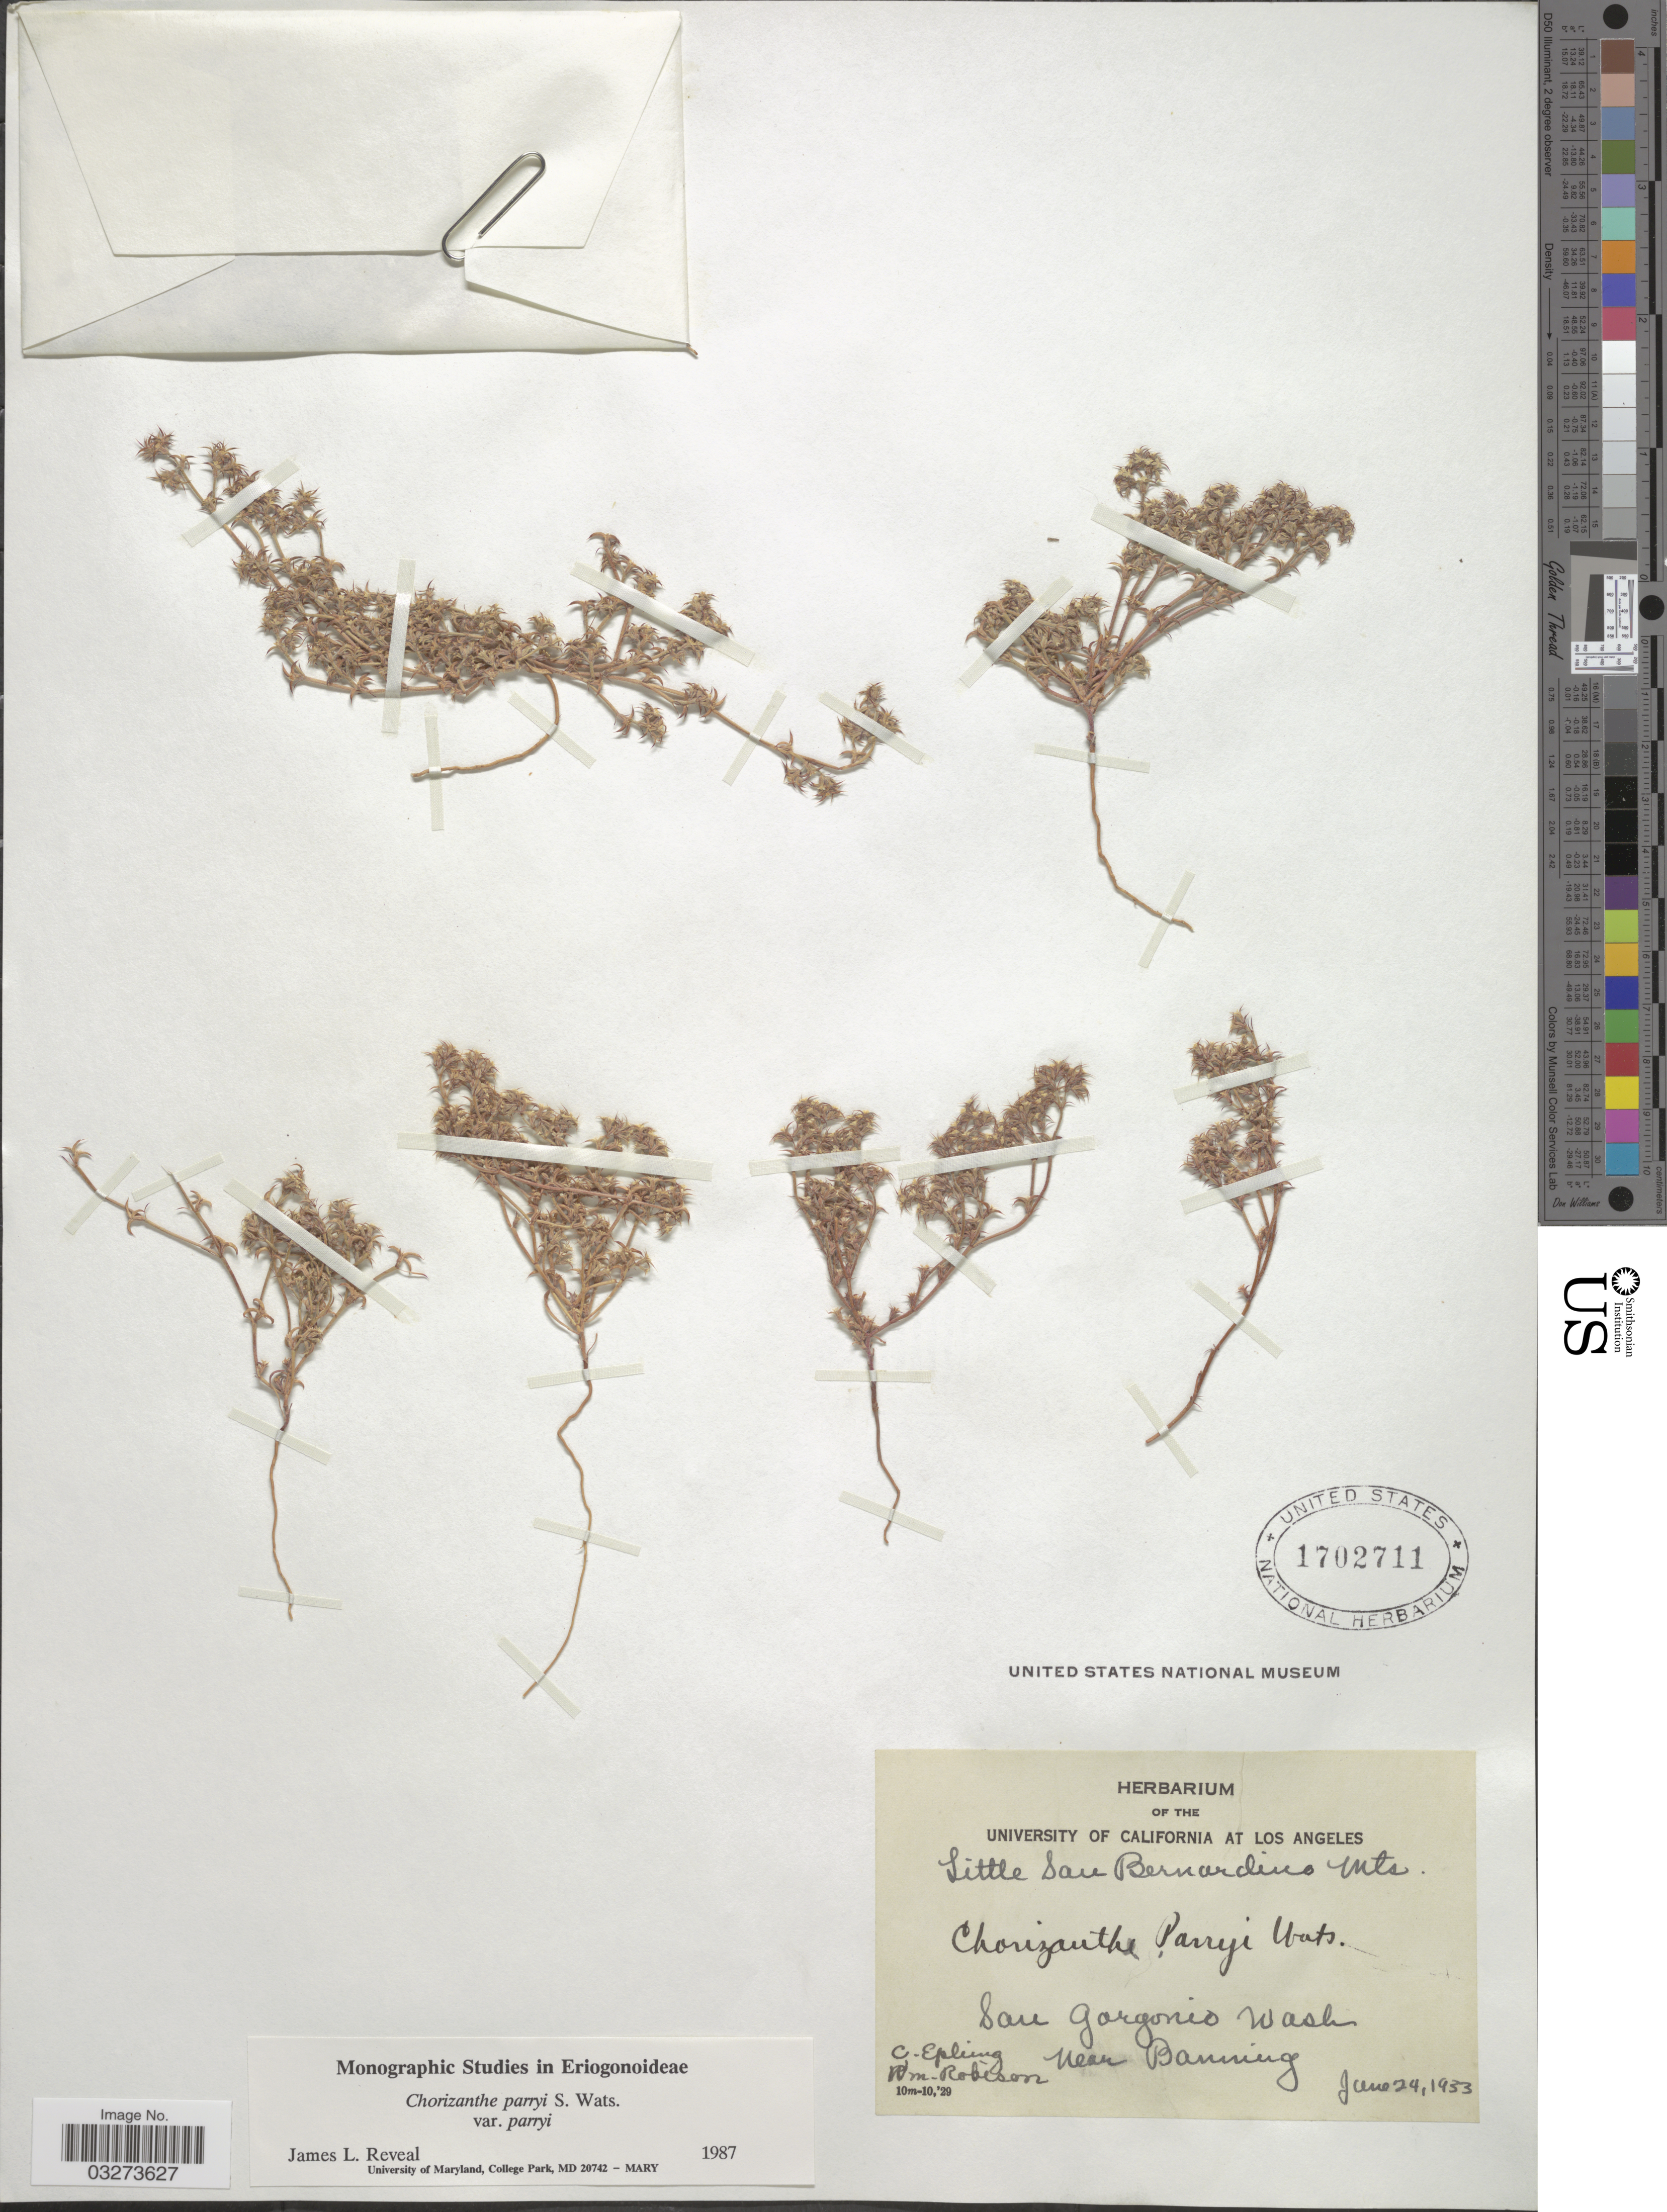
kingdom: Plantae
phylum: Tracheophyta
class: Magnoliopsida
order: Caryophyllales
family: Polygonaceae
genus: Chorizanthe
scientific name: Chorizanthe parryi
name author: S. Watson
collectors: C. C. Epling & W. Robison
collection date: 1933-06-24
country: United States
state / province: California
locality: San Gorgonio Wash, near Banning.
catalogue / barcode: US 1702711